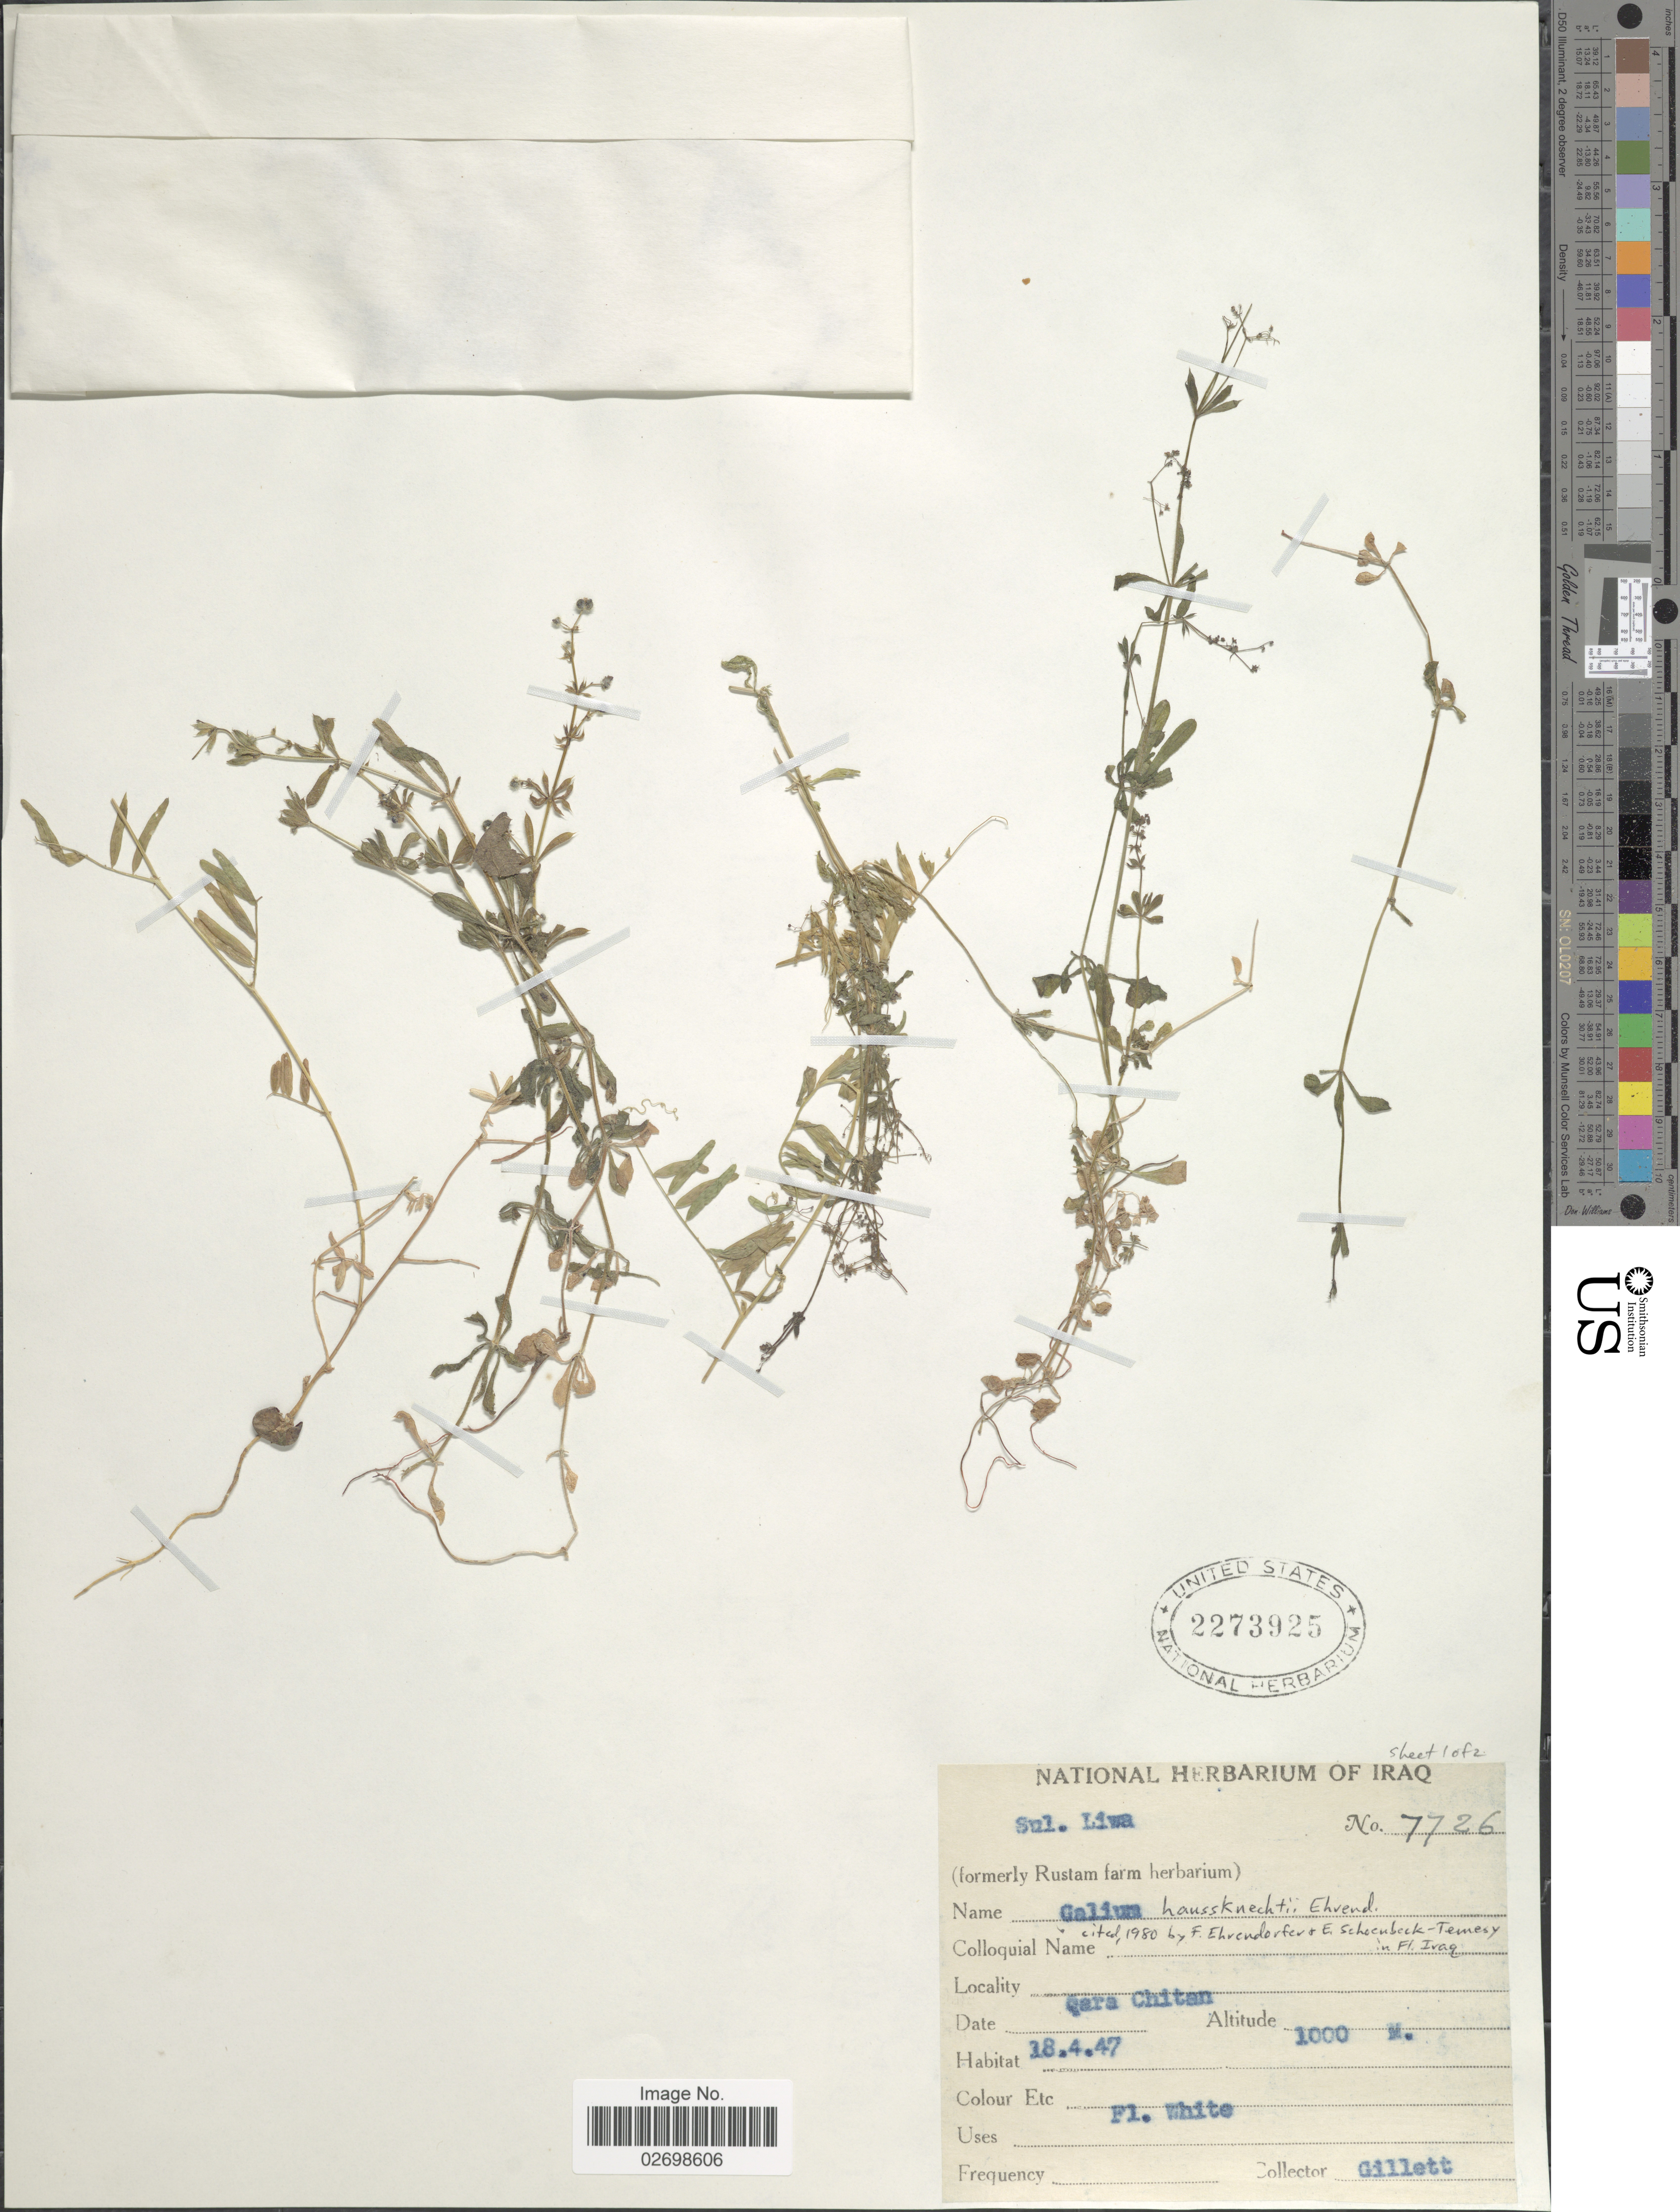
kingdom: Plantae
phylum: Tracheophyta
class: Magnoliopsida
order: Gentianales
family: Rubiaceae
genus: Galium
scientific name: Galium haussknechtii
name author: Ehrend.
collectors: Gillett, --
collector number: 7726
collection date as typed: Transcribed d/m/y: 18/4/47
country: Iraq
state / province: As Sulaymānīyah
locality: Qara Chitan, Sul. Liwa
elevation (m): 1000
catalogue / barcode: US 2273925